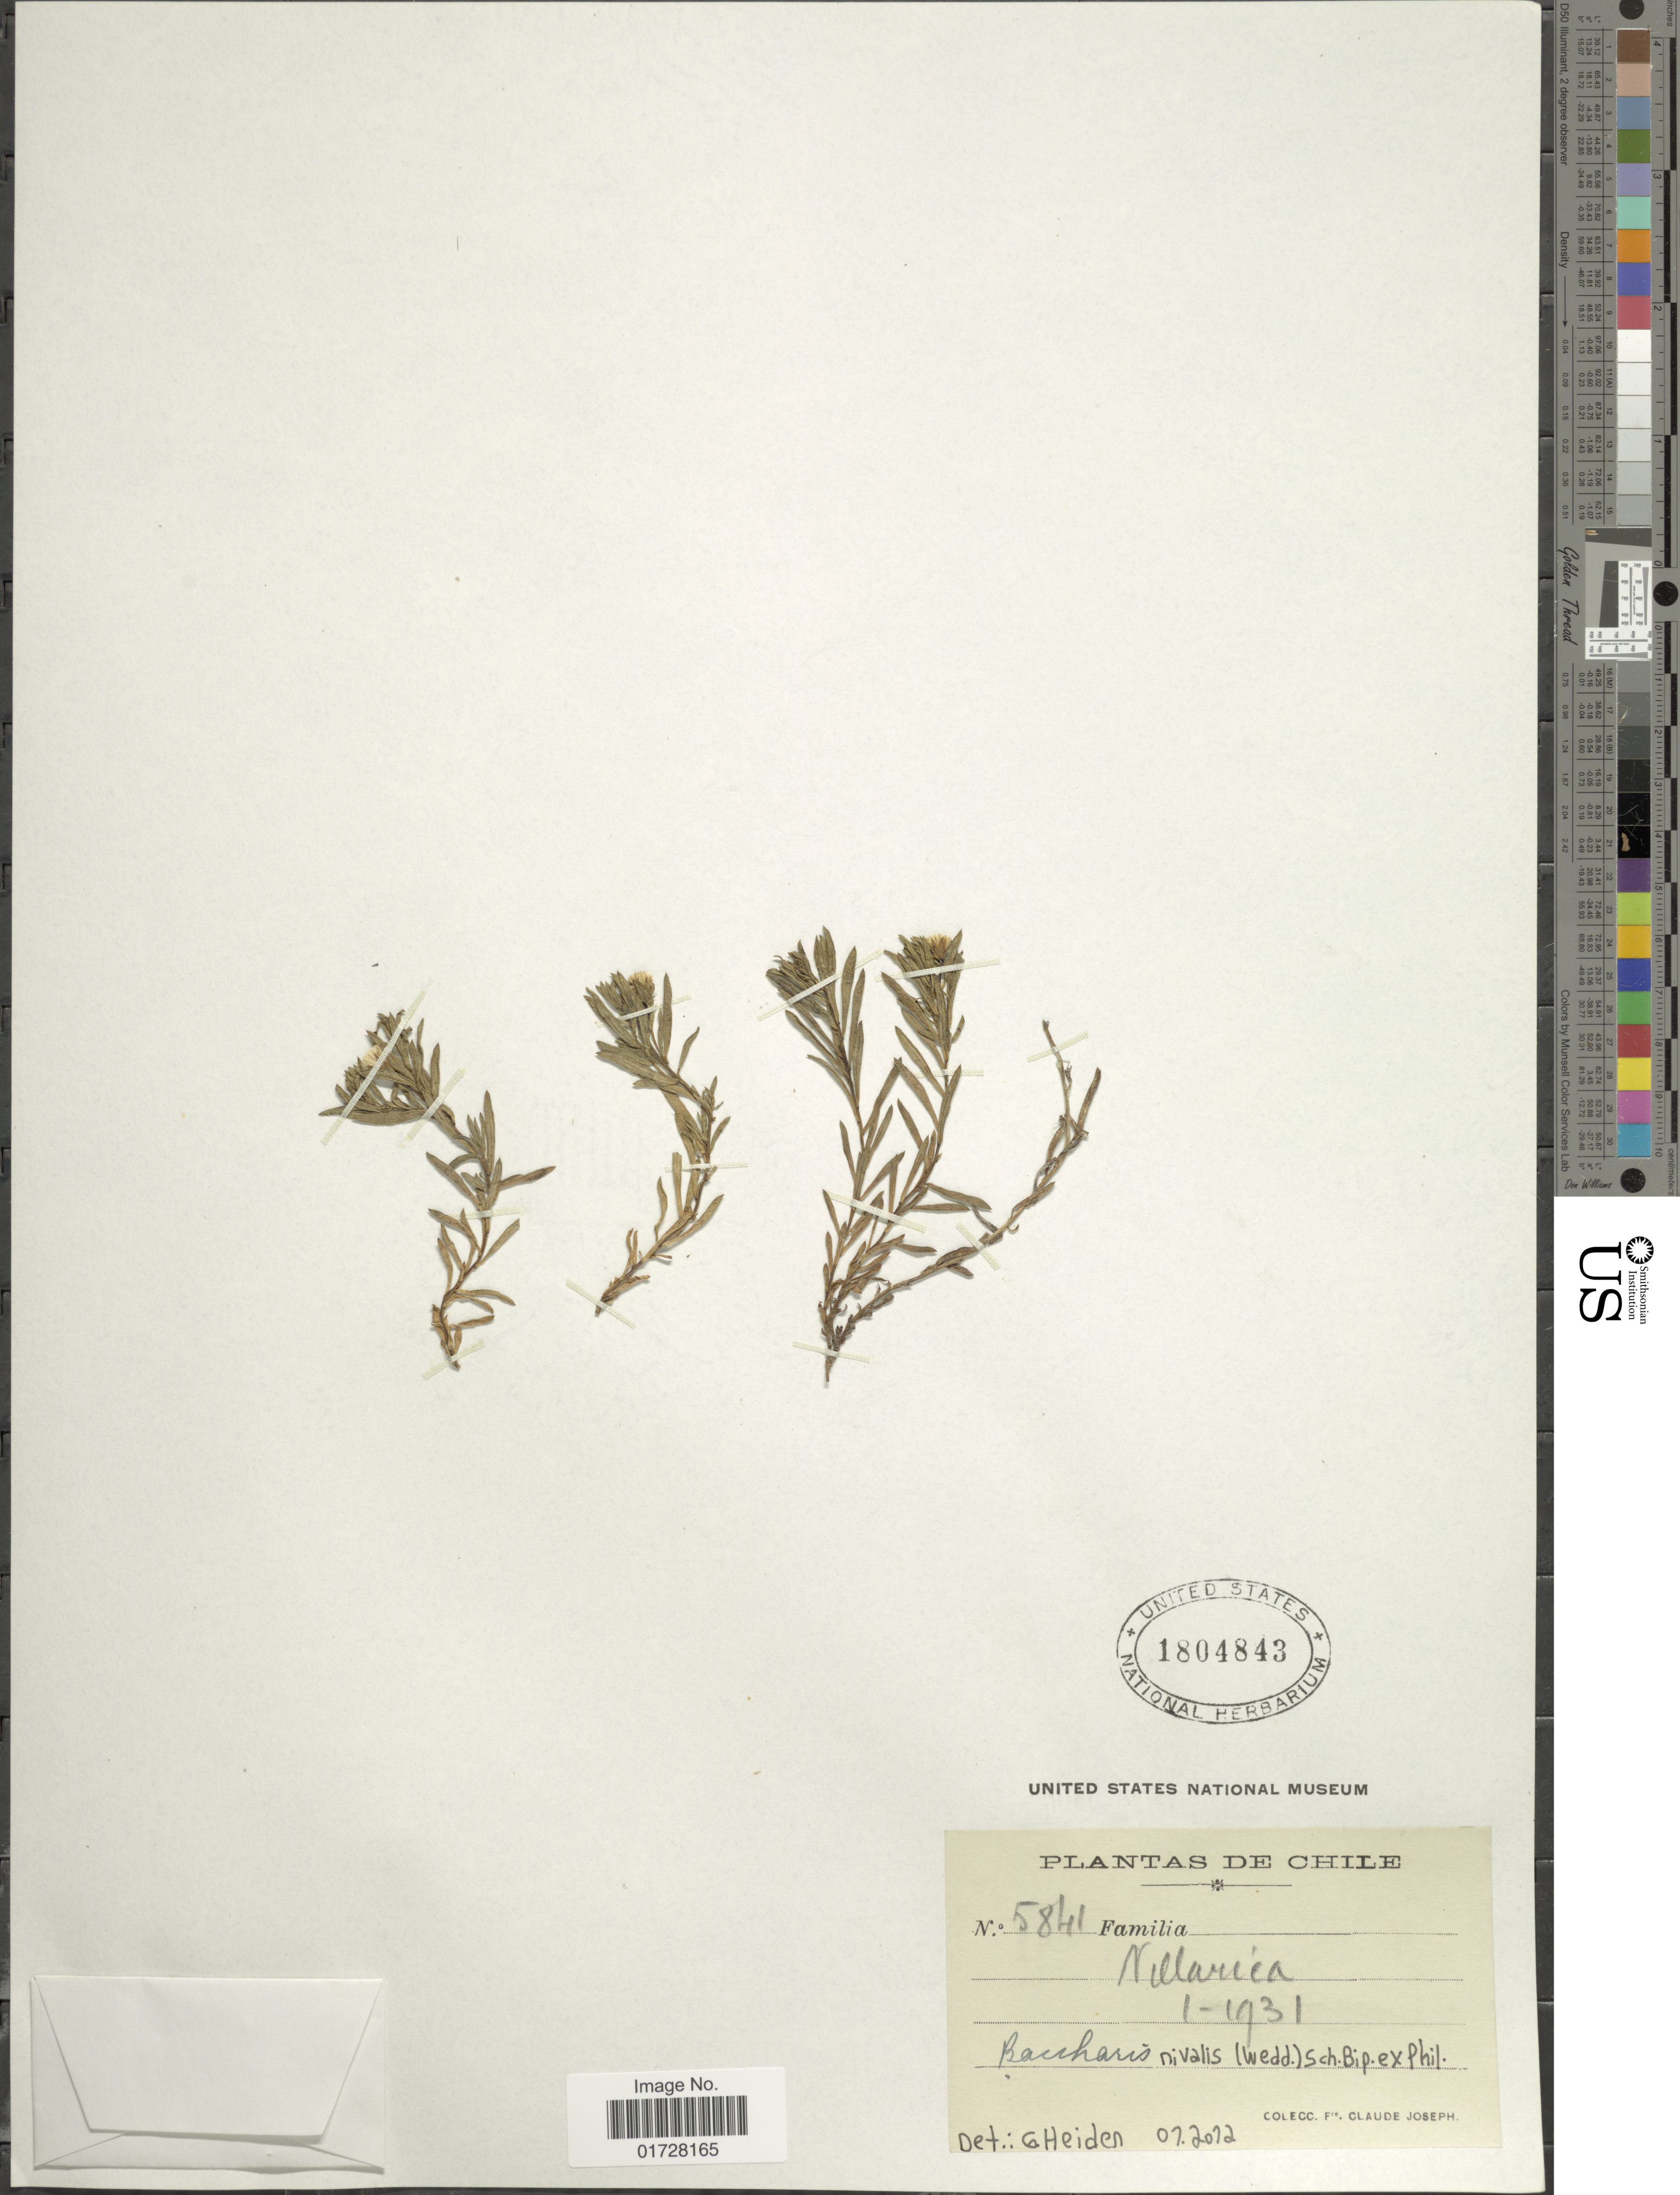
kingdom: Plantae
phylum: Tracheophyta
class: Magnoliopsida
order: Asterales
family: Asteraceae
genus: Baccharis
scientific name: Baccharis nivalis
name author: (Wedd.) Sch. Bip. ex Phil.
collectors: Bro. Claude-Joseph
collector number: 5841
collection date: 1931-01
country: Chile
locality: Villarica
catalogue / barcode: US 1804843